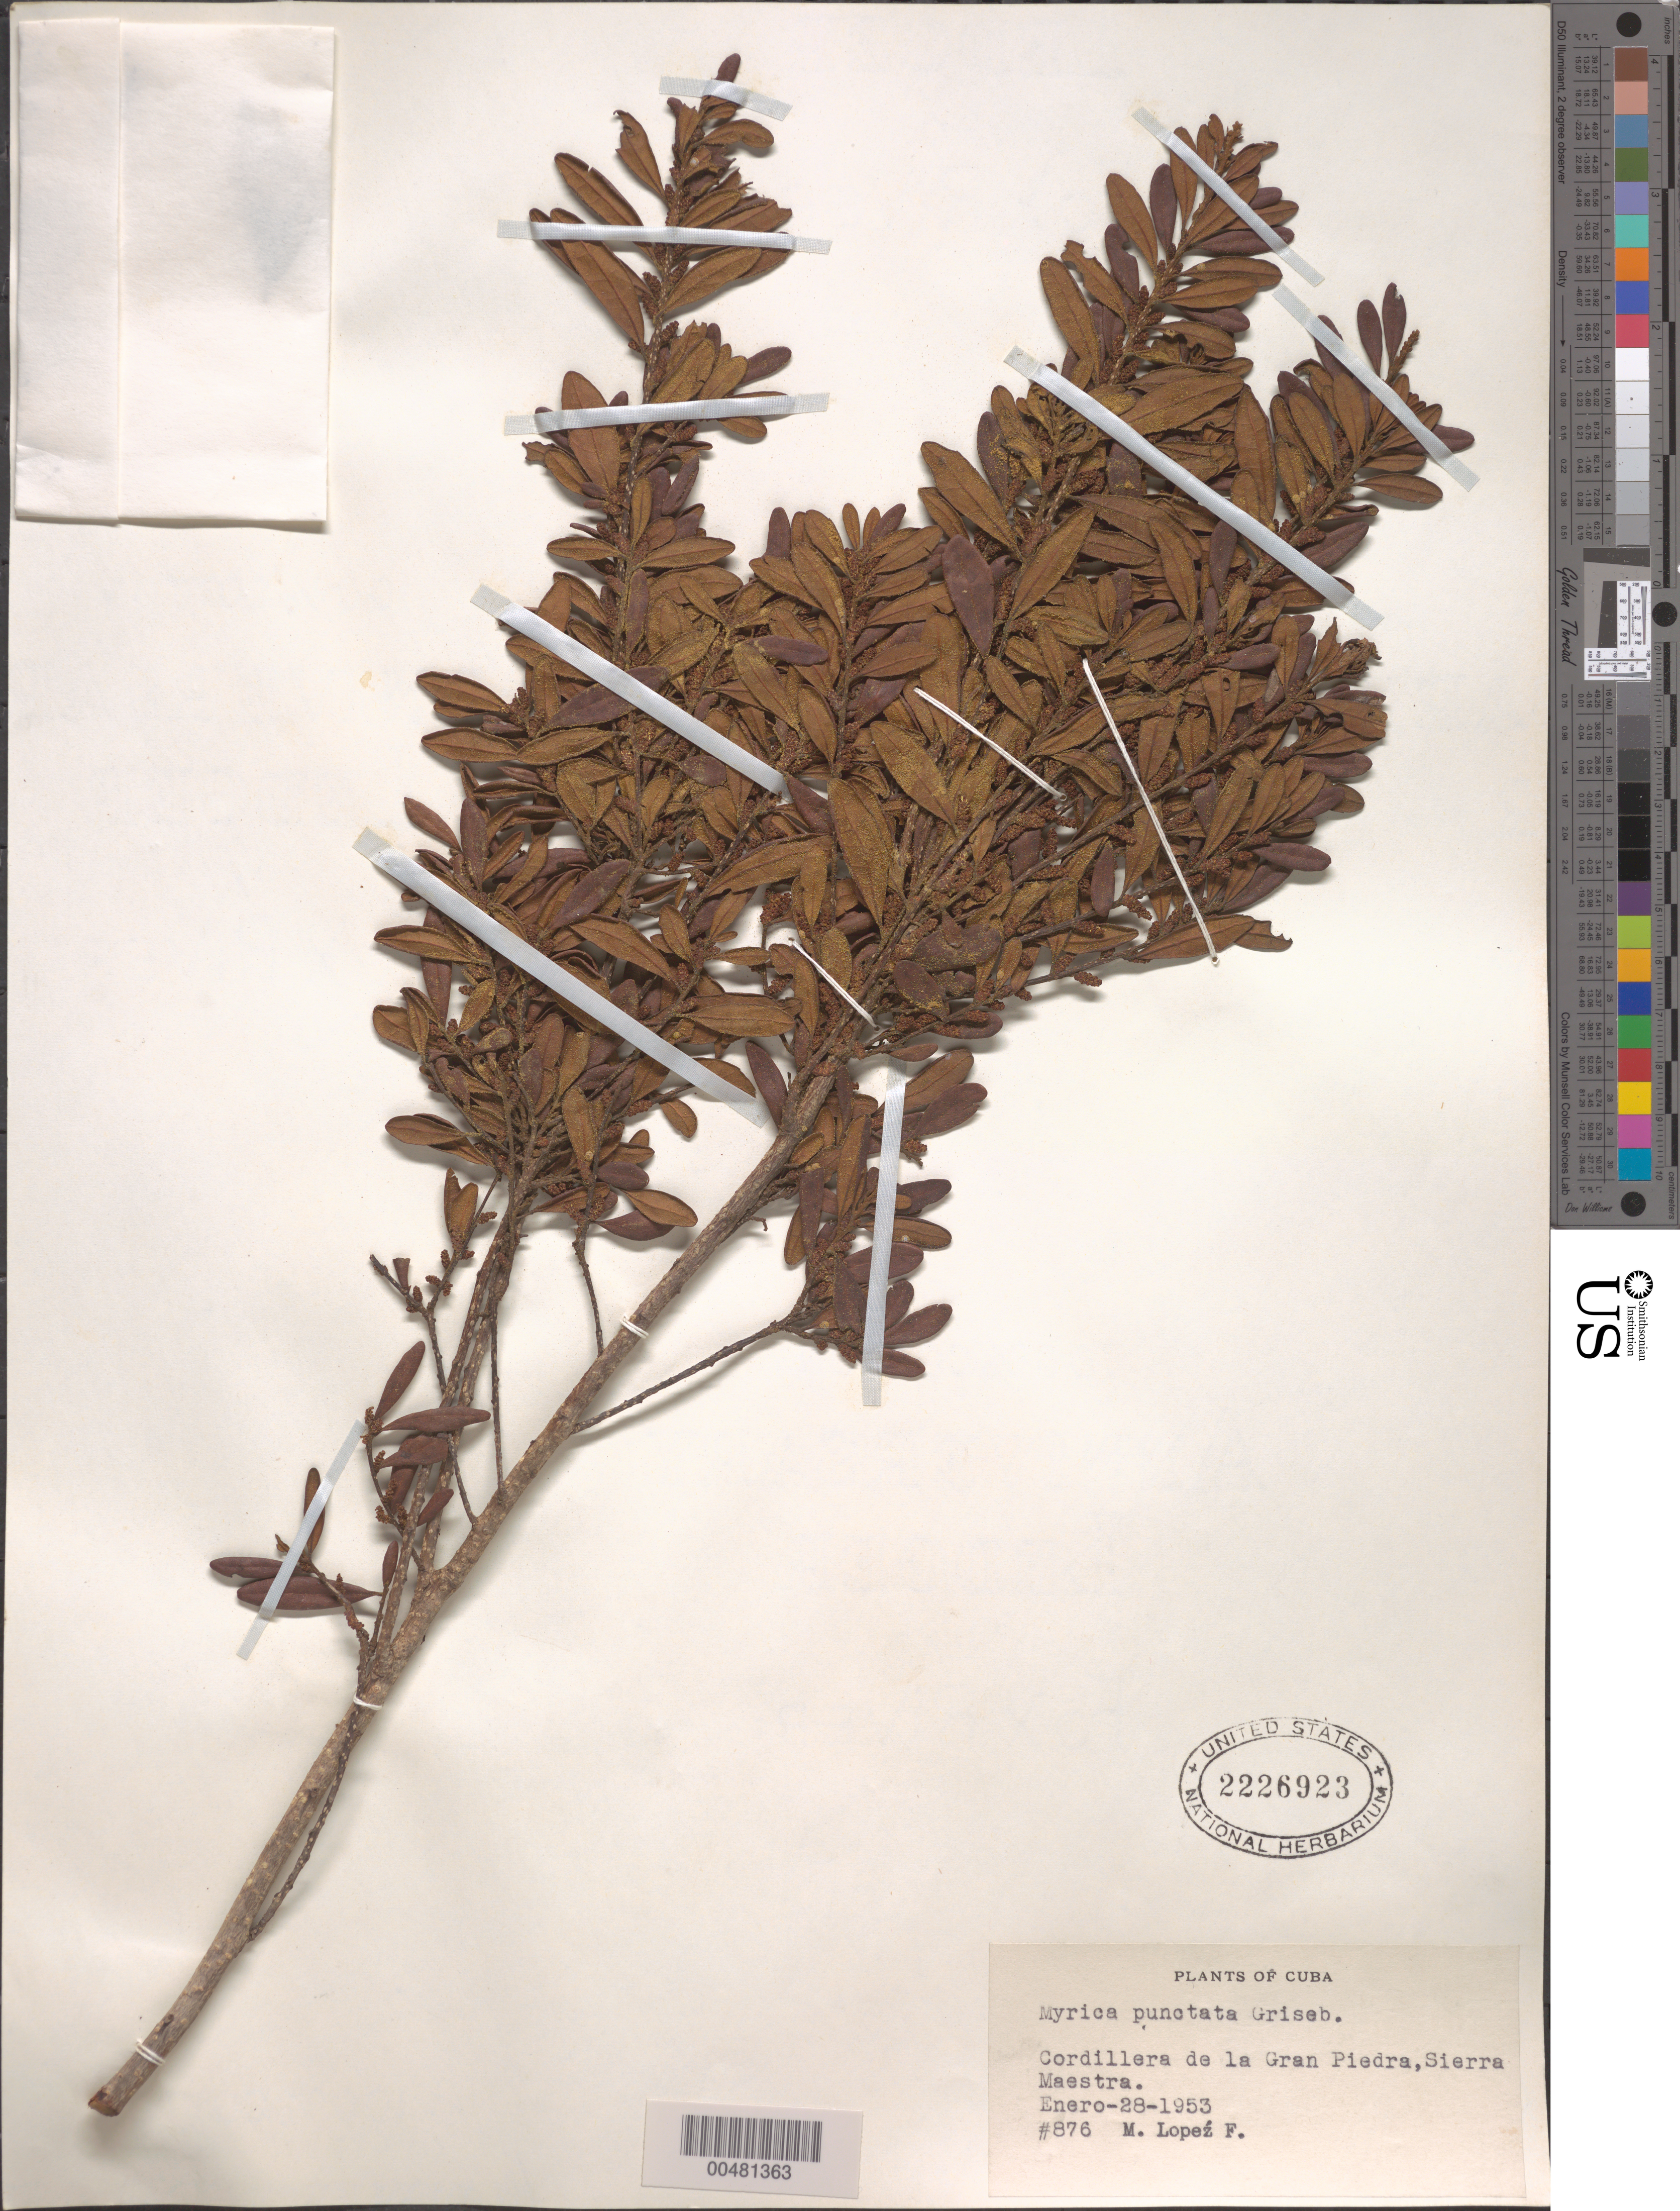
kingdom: Plantae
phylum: Tracheophyta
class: Magnoliopsida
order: Fagales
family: Myricaceae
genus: Morella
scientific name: Morella punctata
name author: (Griseb.) J. Herb.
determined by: Strong, Mark T., (BOT), Smithsonian Institution - National Museum of Natural History (UNITED STATES)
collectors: M. Lopéz-F.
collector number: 876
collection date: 1953-01-28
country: Cuba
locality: Cordillera de la Gran Piedra, Sierra Maestra.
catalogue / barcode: US 2226923